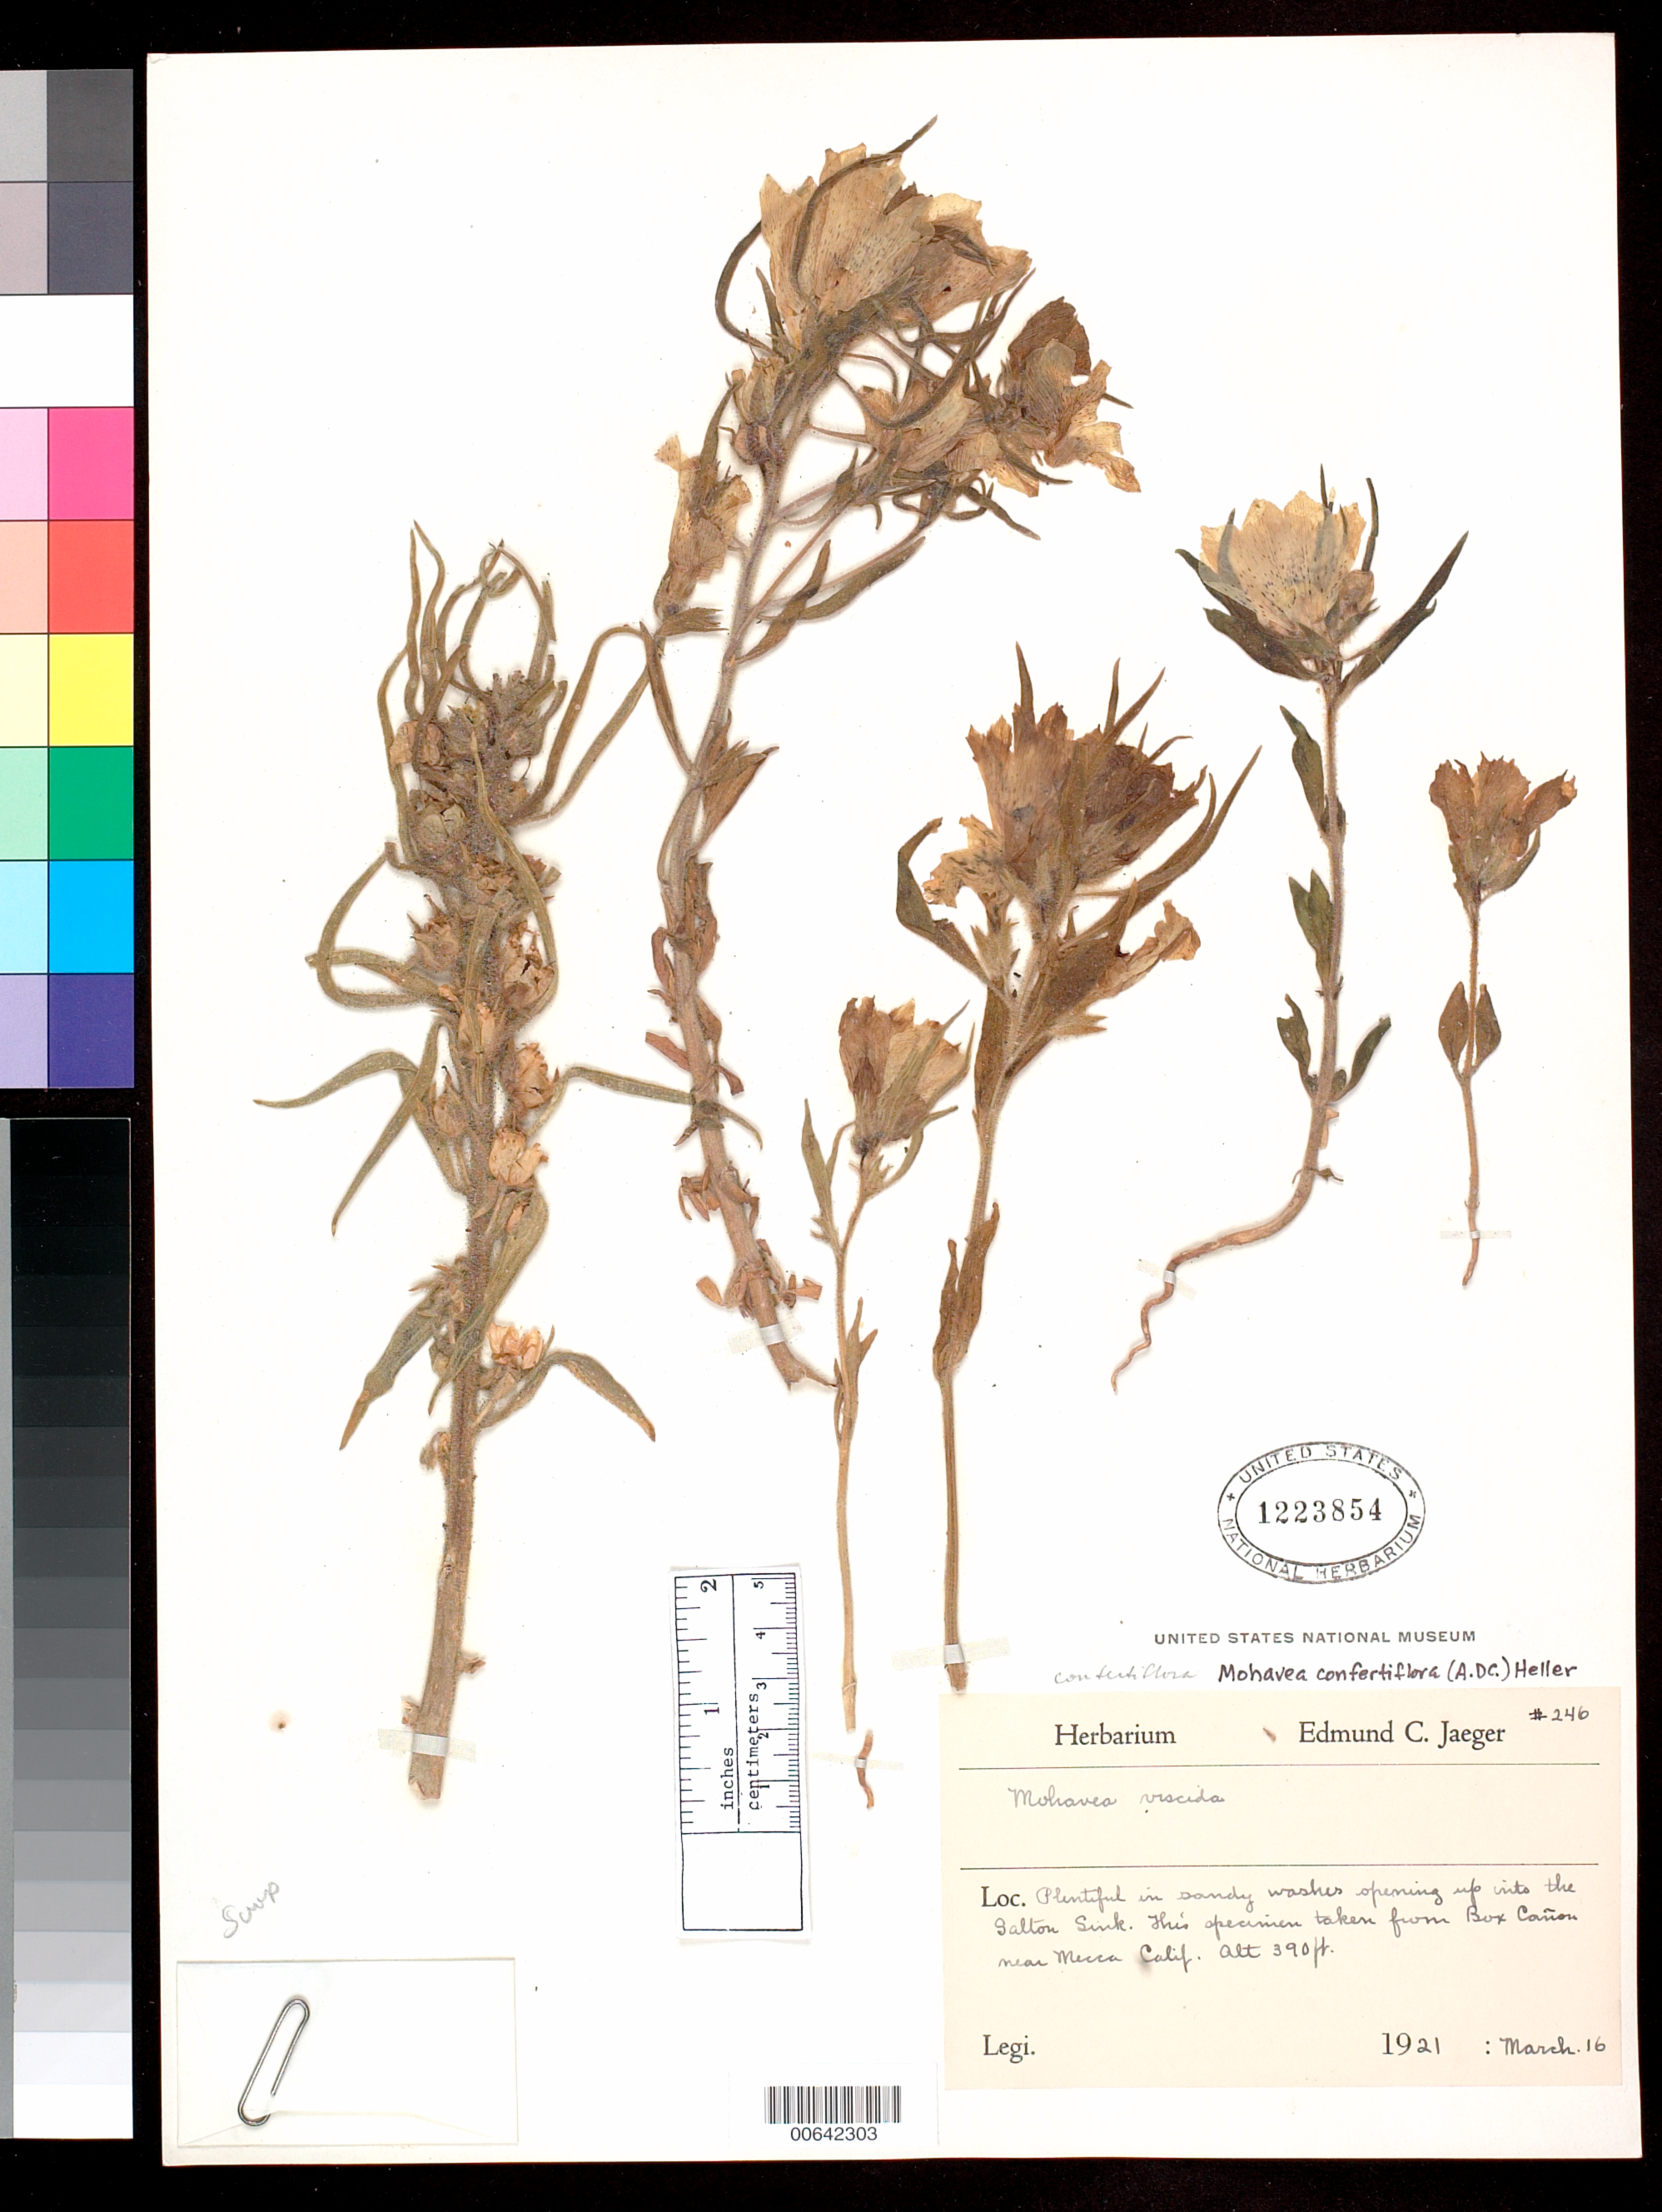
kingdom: Plantae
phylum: Tracheophyta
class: Magnoliopsida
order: Lamiales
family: Plantaginaceae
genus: Mohavea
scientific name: Mohavea confertiflora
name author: (A. DC.) A. Heller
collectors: E. Jaeger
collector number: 246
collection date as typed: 16 Mar 1921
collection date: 1921-03-16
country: United States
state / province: California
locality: Box Cañon, near Mecca. Sandy washes opening up into the Salton Sink.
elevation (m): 119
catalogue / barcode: US 1223854